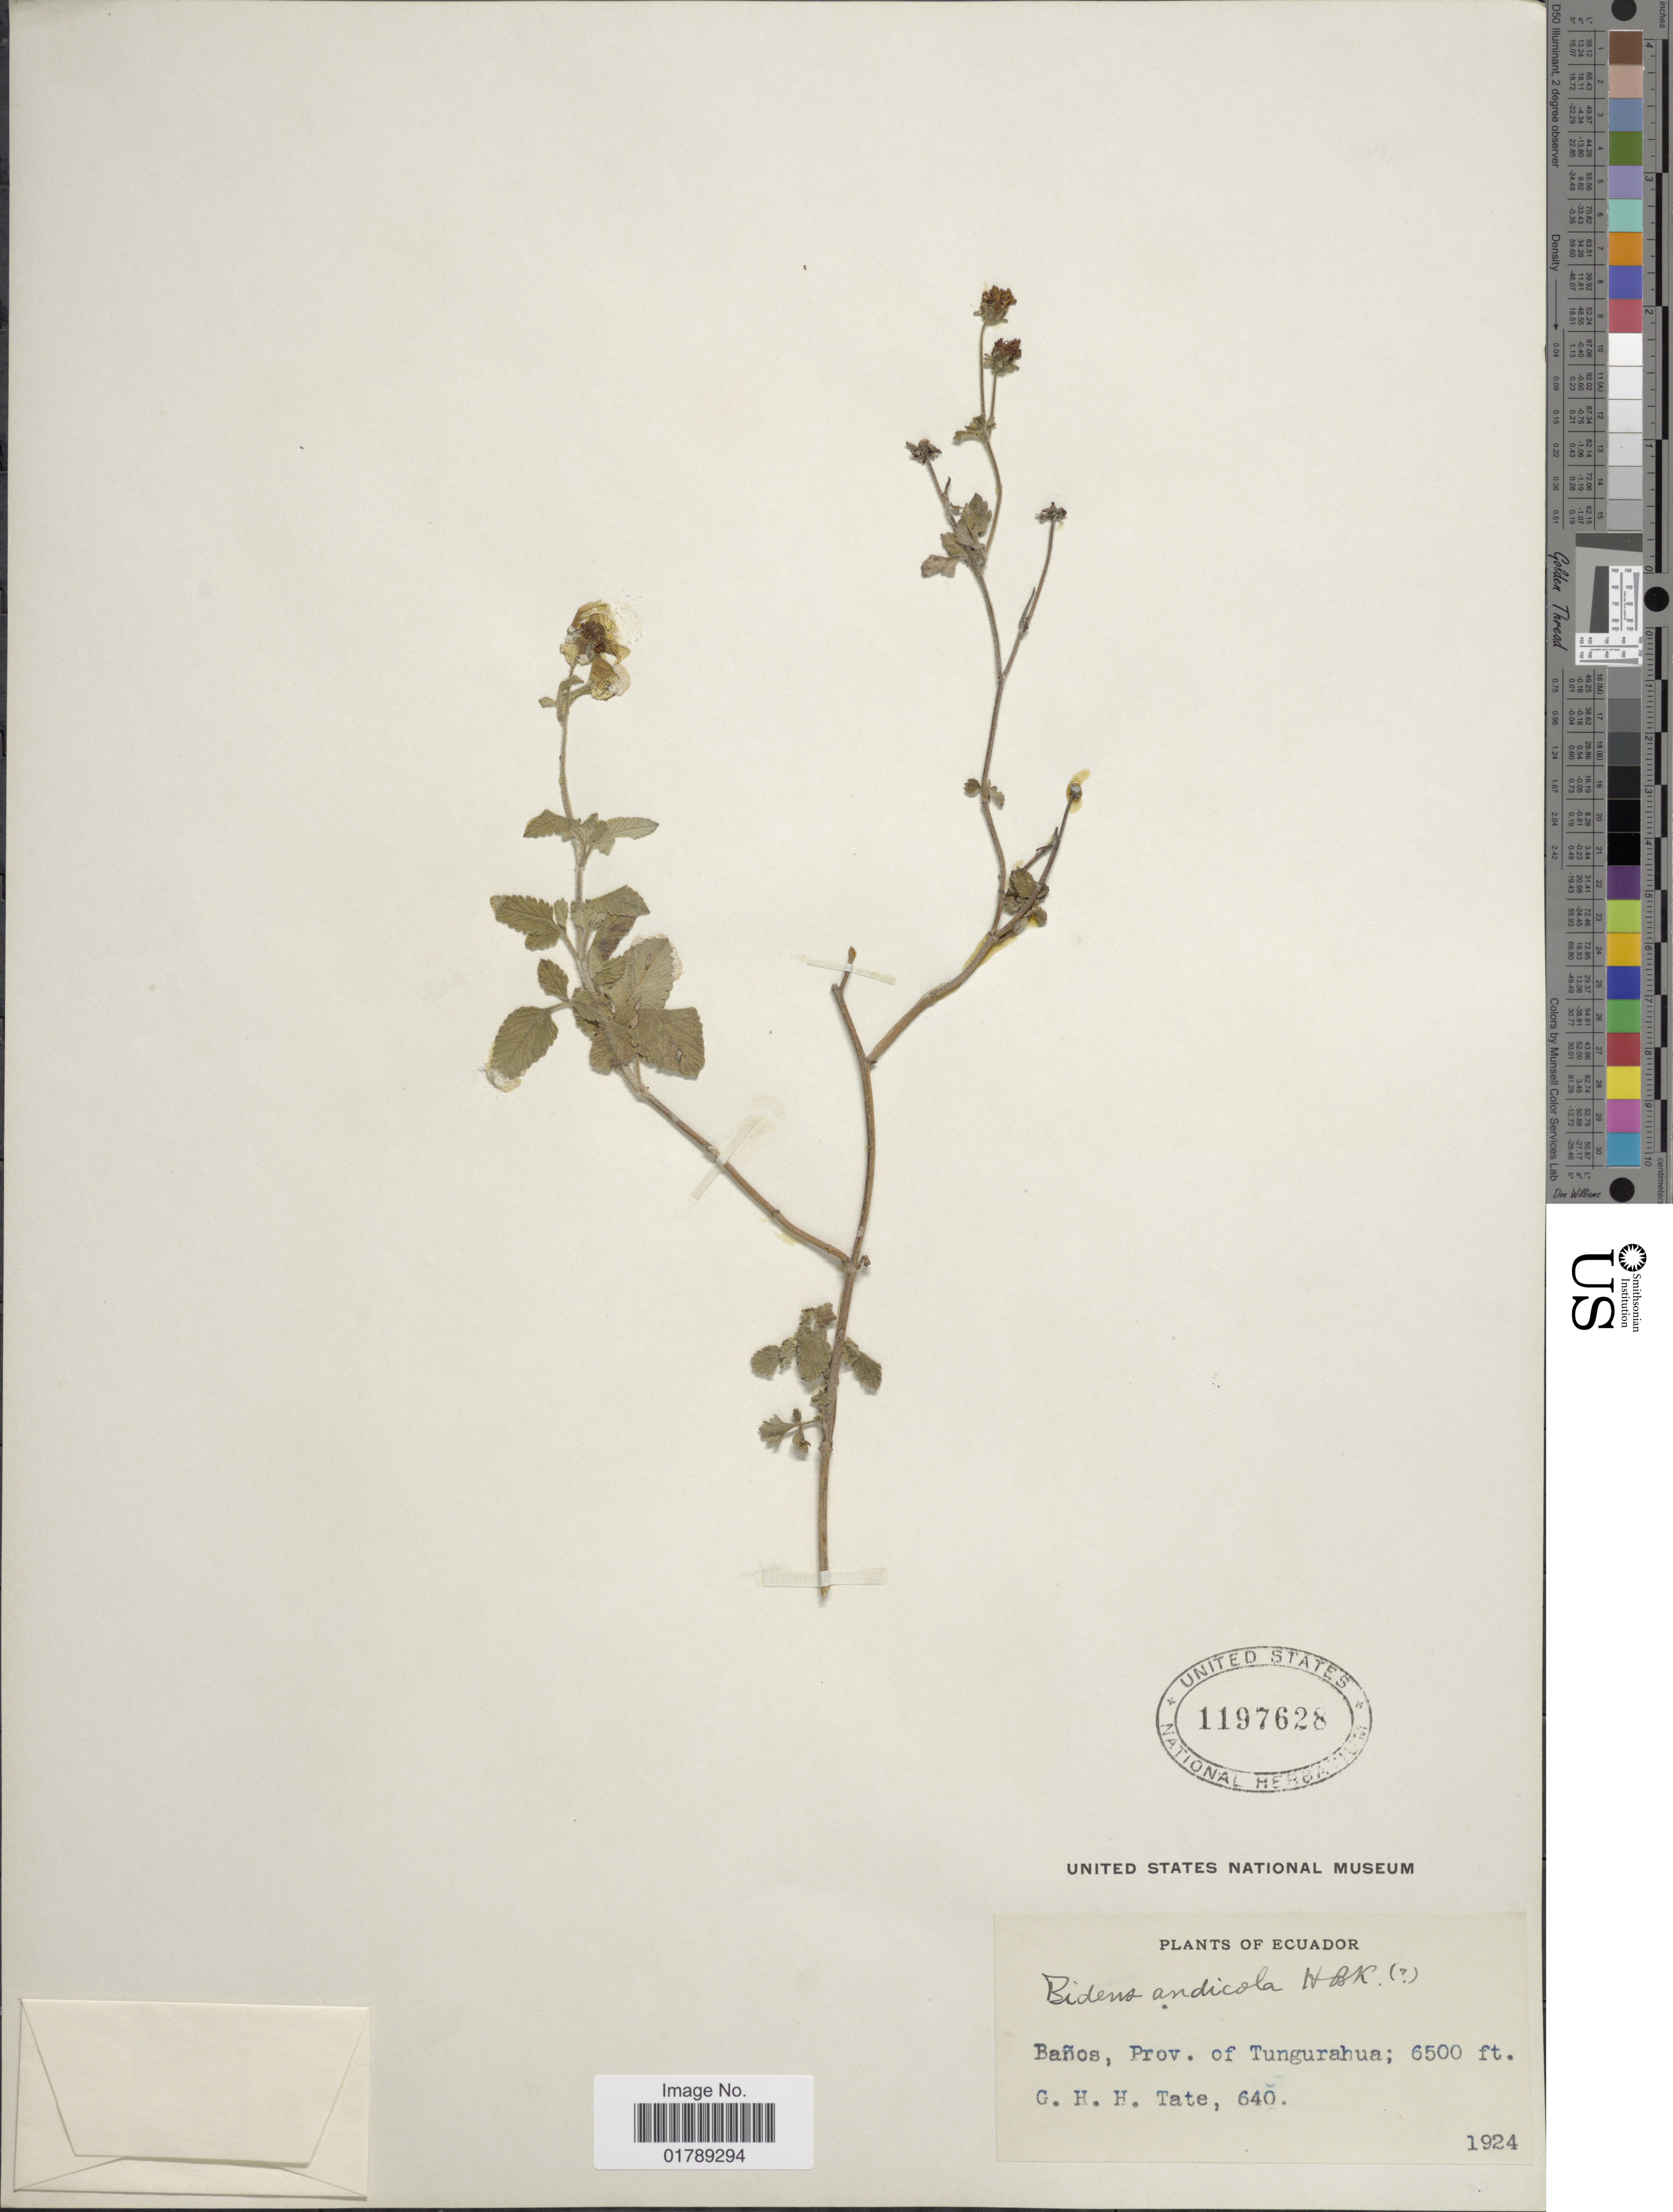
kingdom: Plantae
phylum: Tracheophyta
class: Magnoliopsida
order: Asterales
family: Asteraceae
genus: Bidens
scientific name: Bidens triplinervia var. macrantha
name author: (Wedd.) Sherff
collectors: G. H. H.Tate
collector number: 640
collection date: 1924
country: Ecuador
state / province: Tungurahua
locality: Baños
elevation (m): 1981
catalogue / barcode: US 1197628